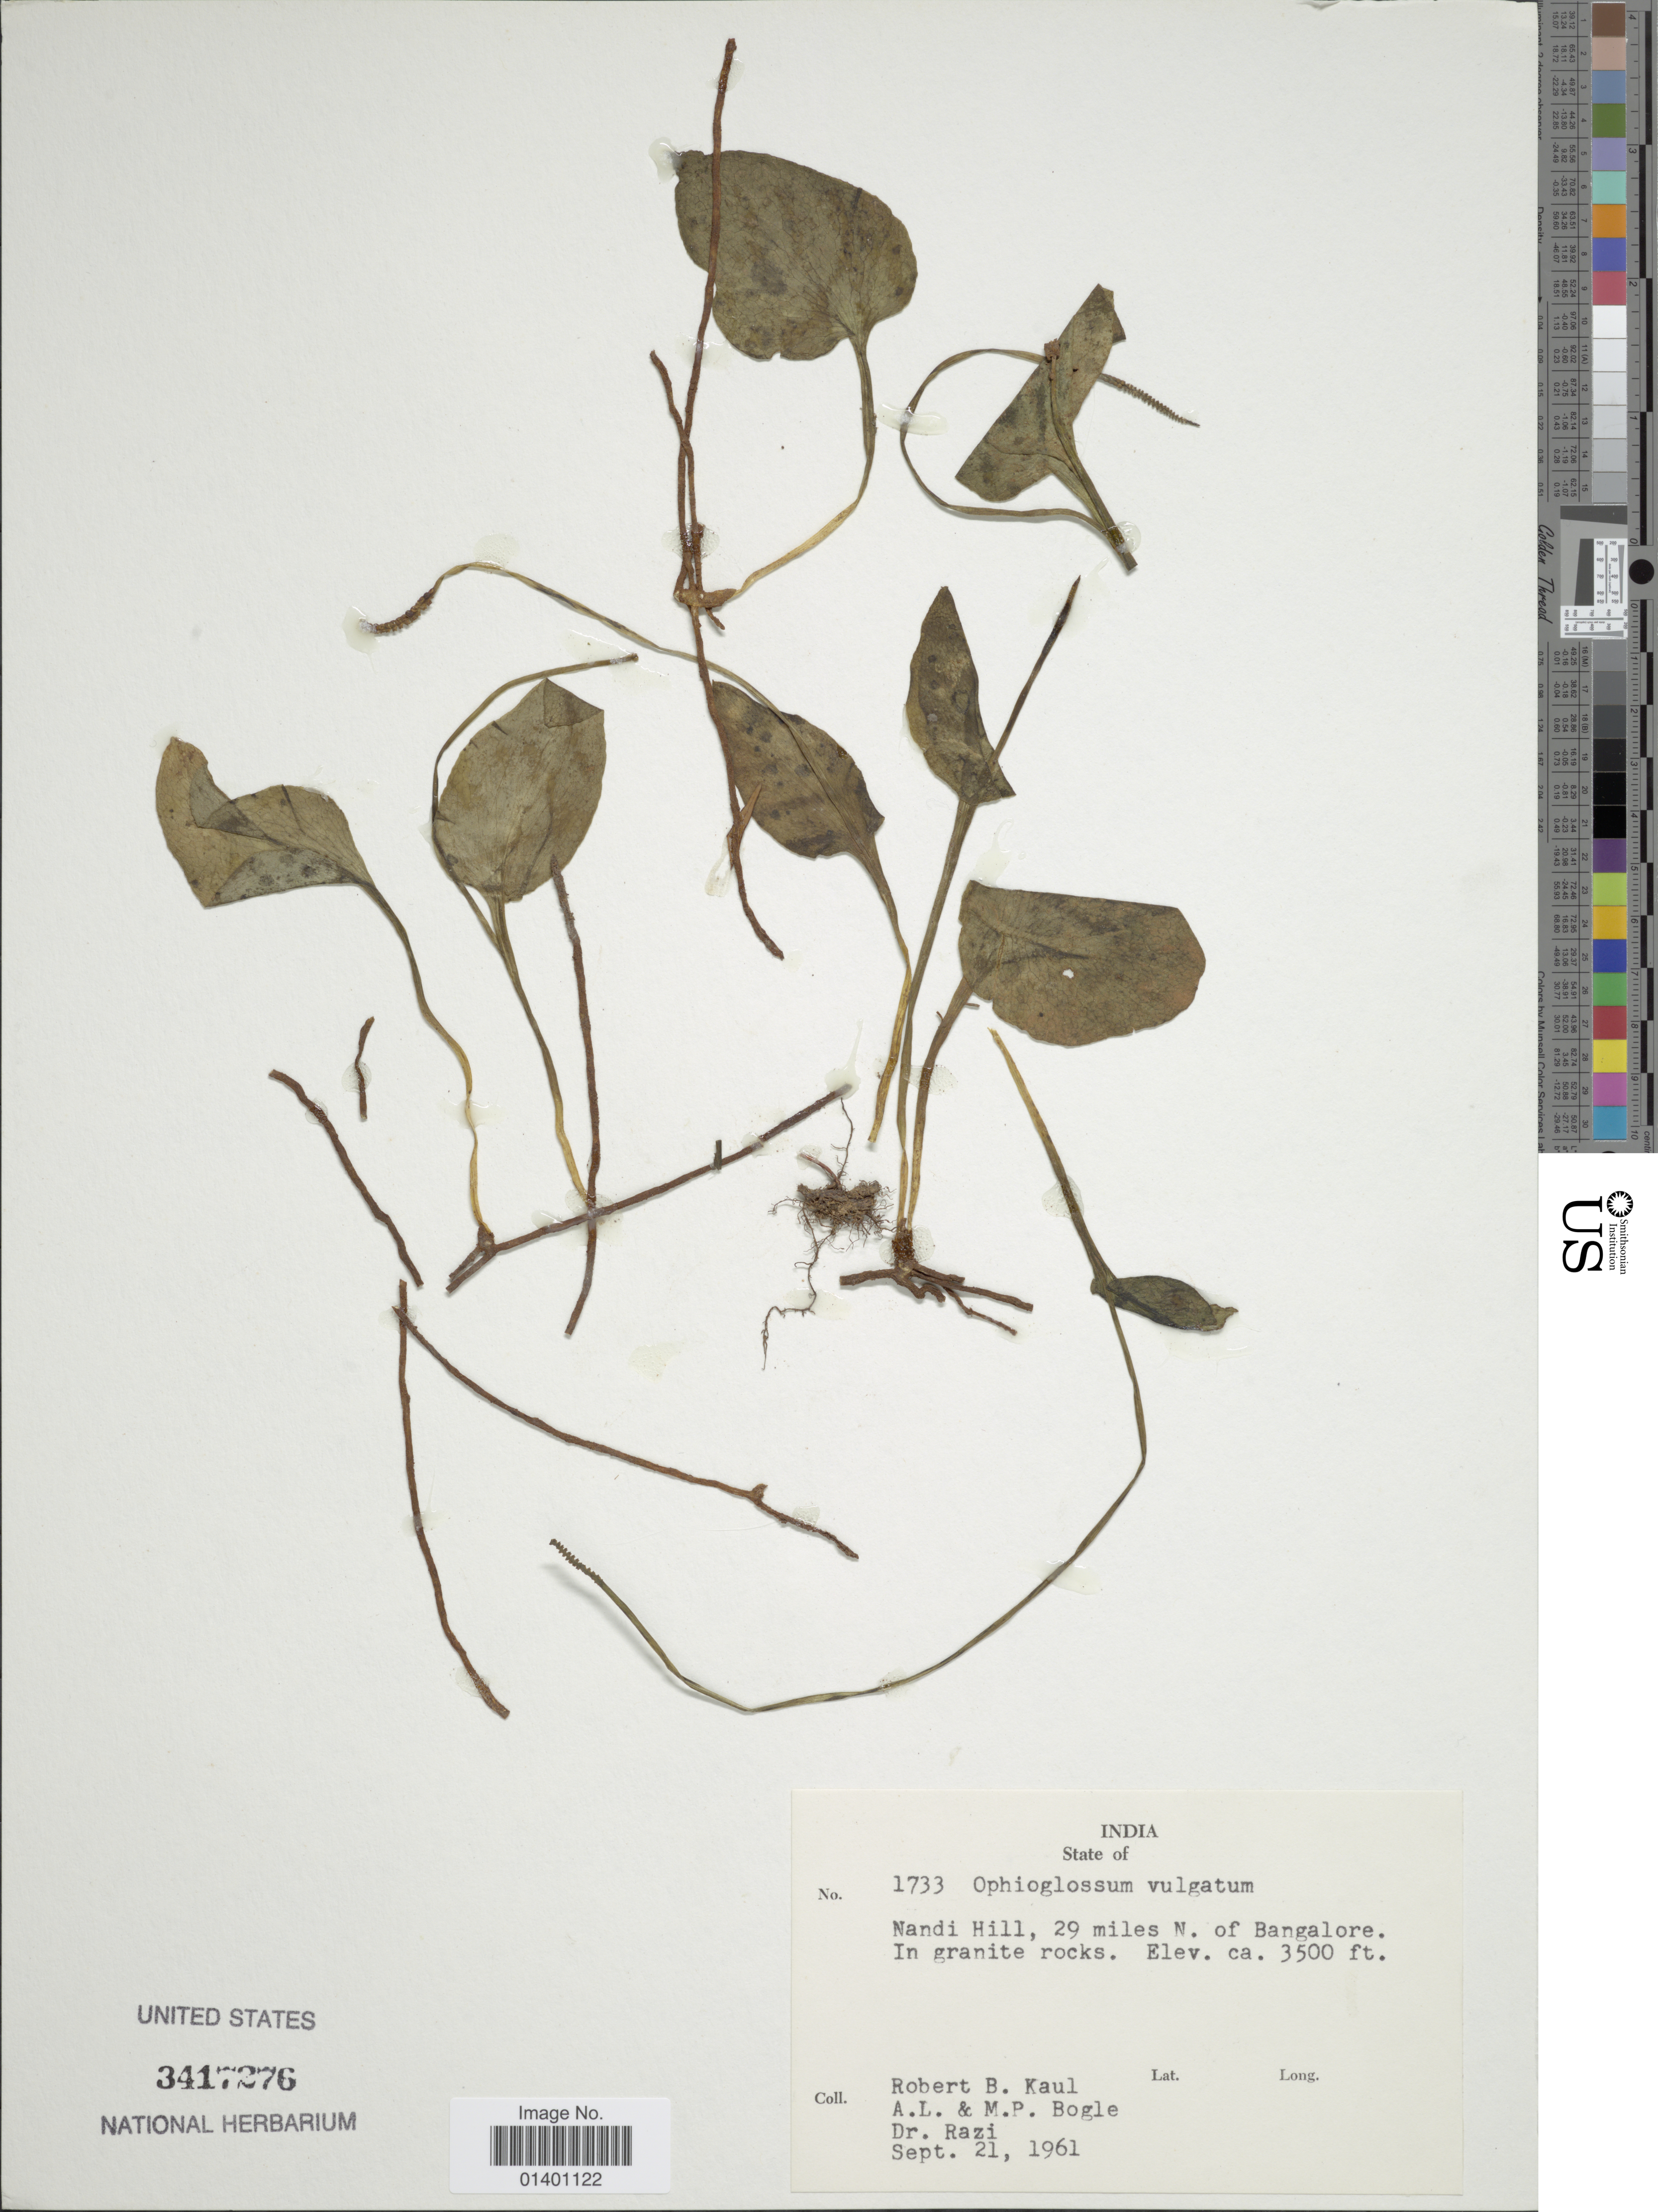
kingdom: Plantae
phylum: Tracheophyta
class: Polypodiopsida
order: Ophioglossales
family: Ophioglossaceae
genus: Ophioglossum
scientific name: Ophioglossum vulgatum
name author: L.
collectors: R. Kaul, Bogle, A.L., M. Bogle & Razi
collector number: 1733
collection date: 1961-09-21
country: India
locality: Nandi Hill, 29 miles N. of Bangalore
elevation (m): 1067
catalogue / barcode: US 3417276